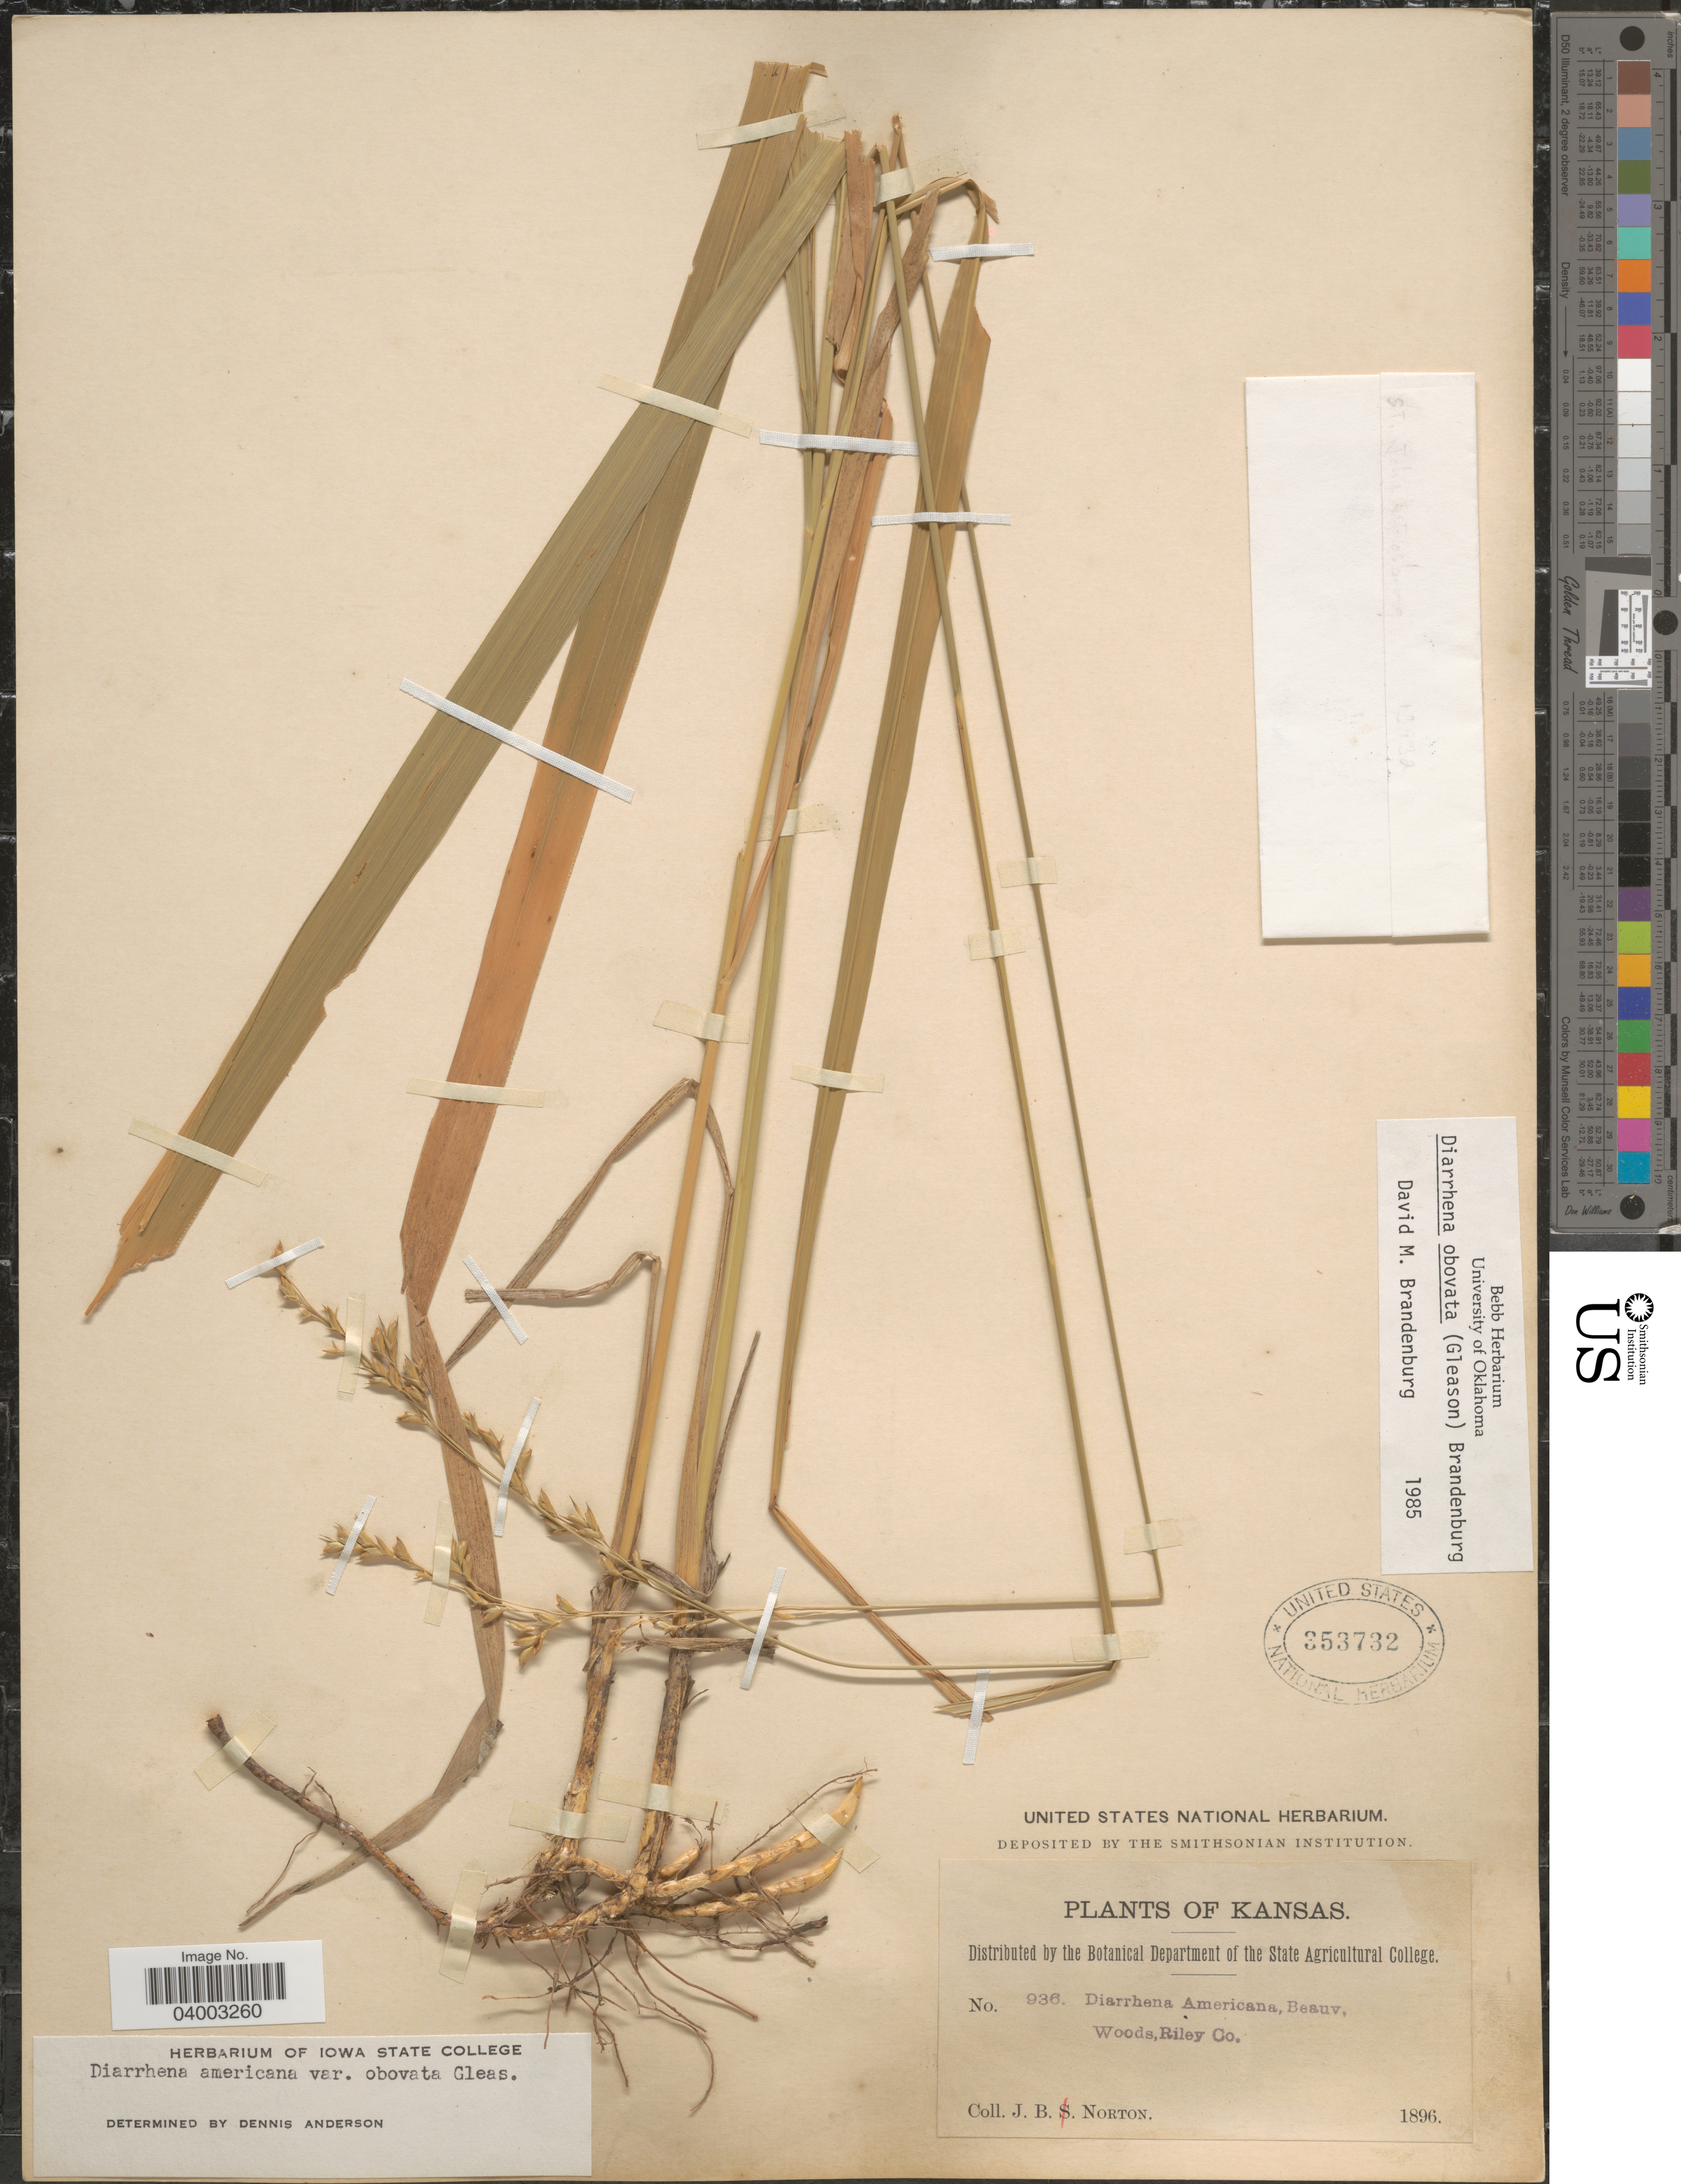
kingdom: Plantae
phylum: Tracheophyta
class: Liliopsida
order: Poales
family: Poaceae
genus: Diarrhena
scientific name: Diarrhena obovata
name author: (Gleason) Brandenburg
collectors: J. B. Norton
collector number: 936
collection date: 1896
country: United States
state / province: Kansas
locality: Woods, Riley Co.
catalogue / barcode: US 353732